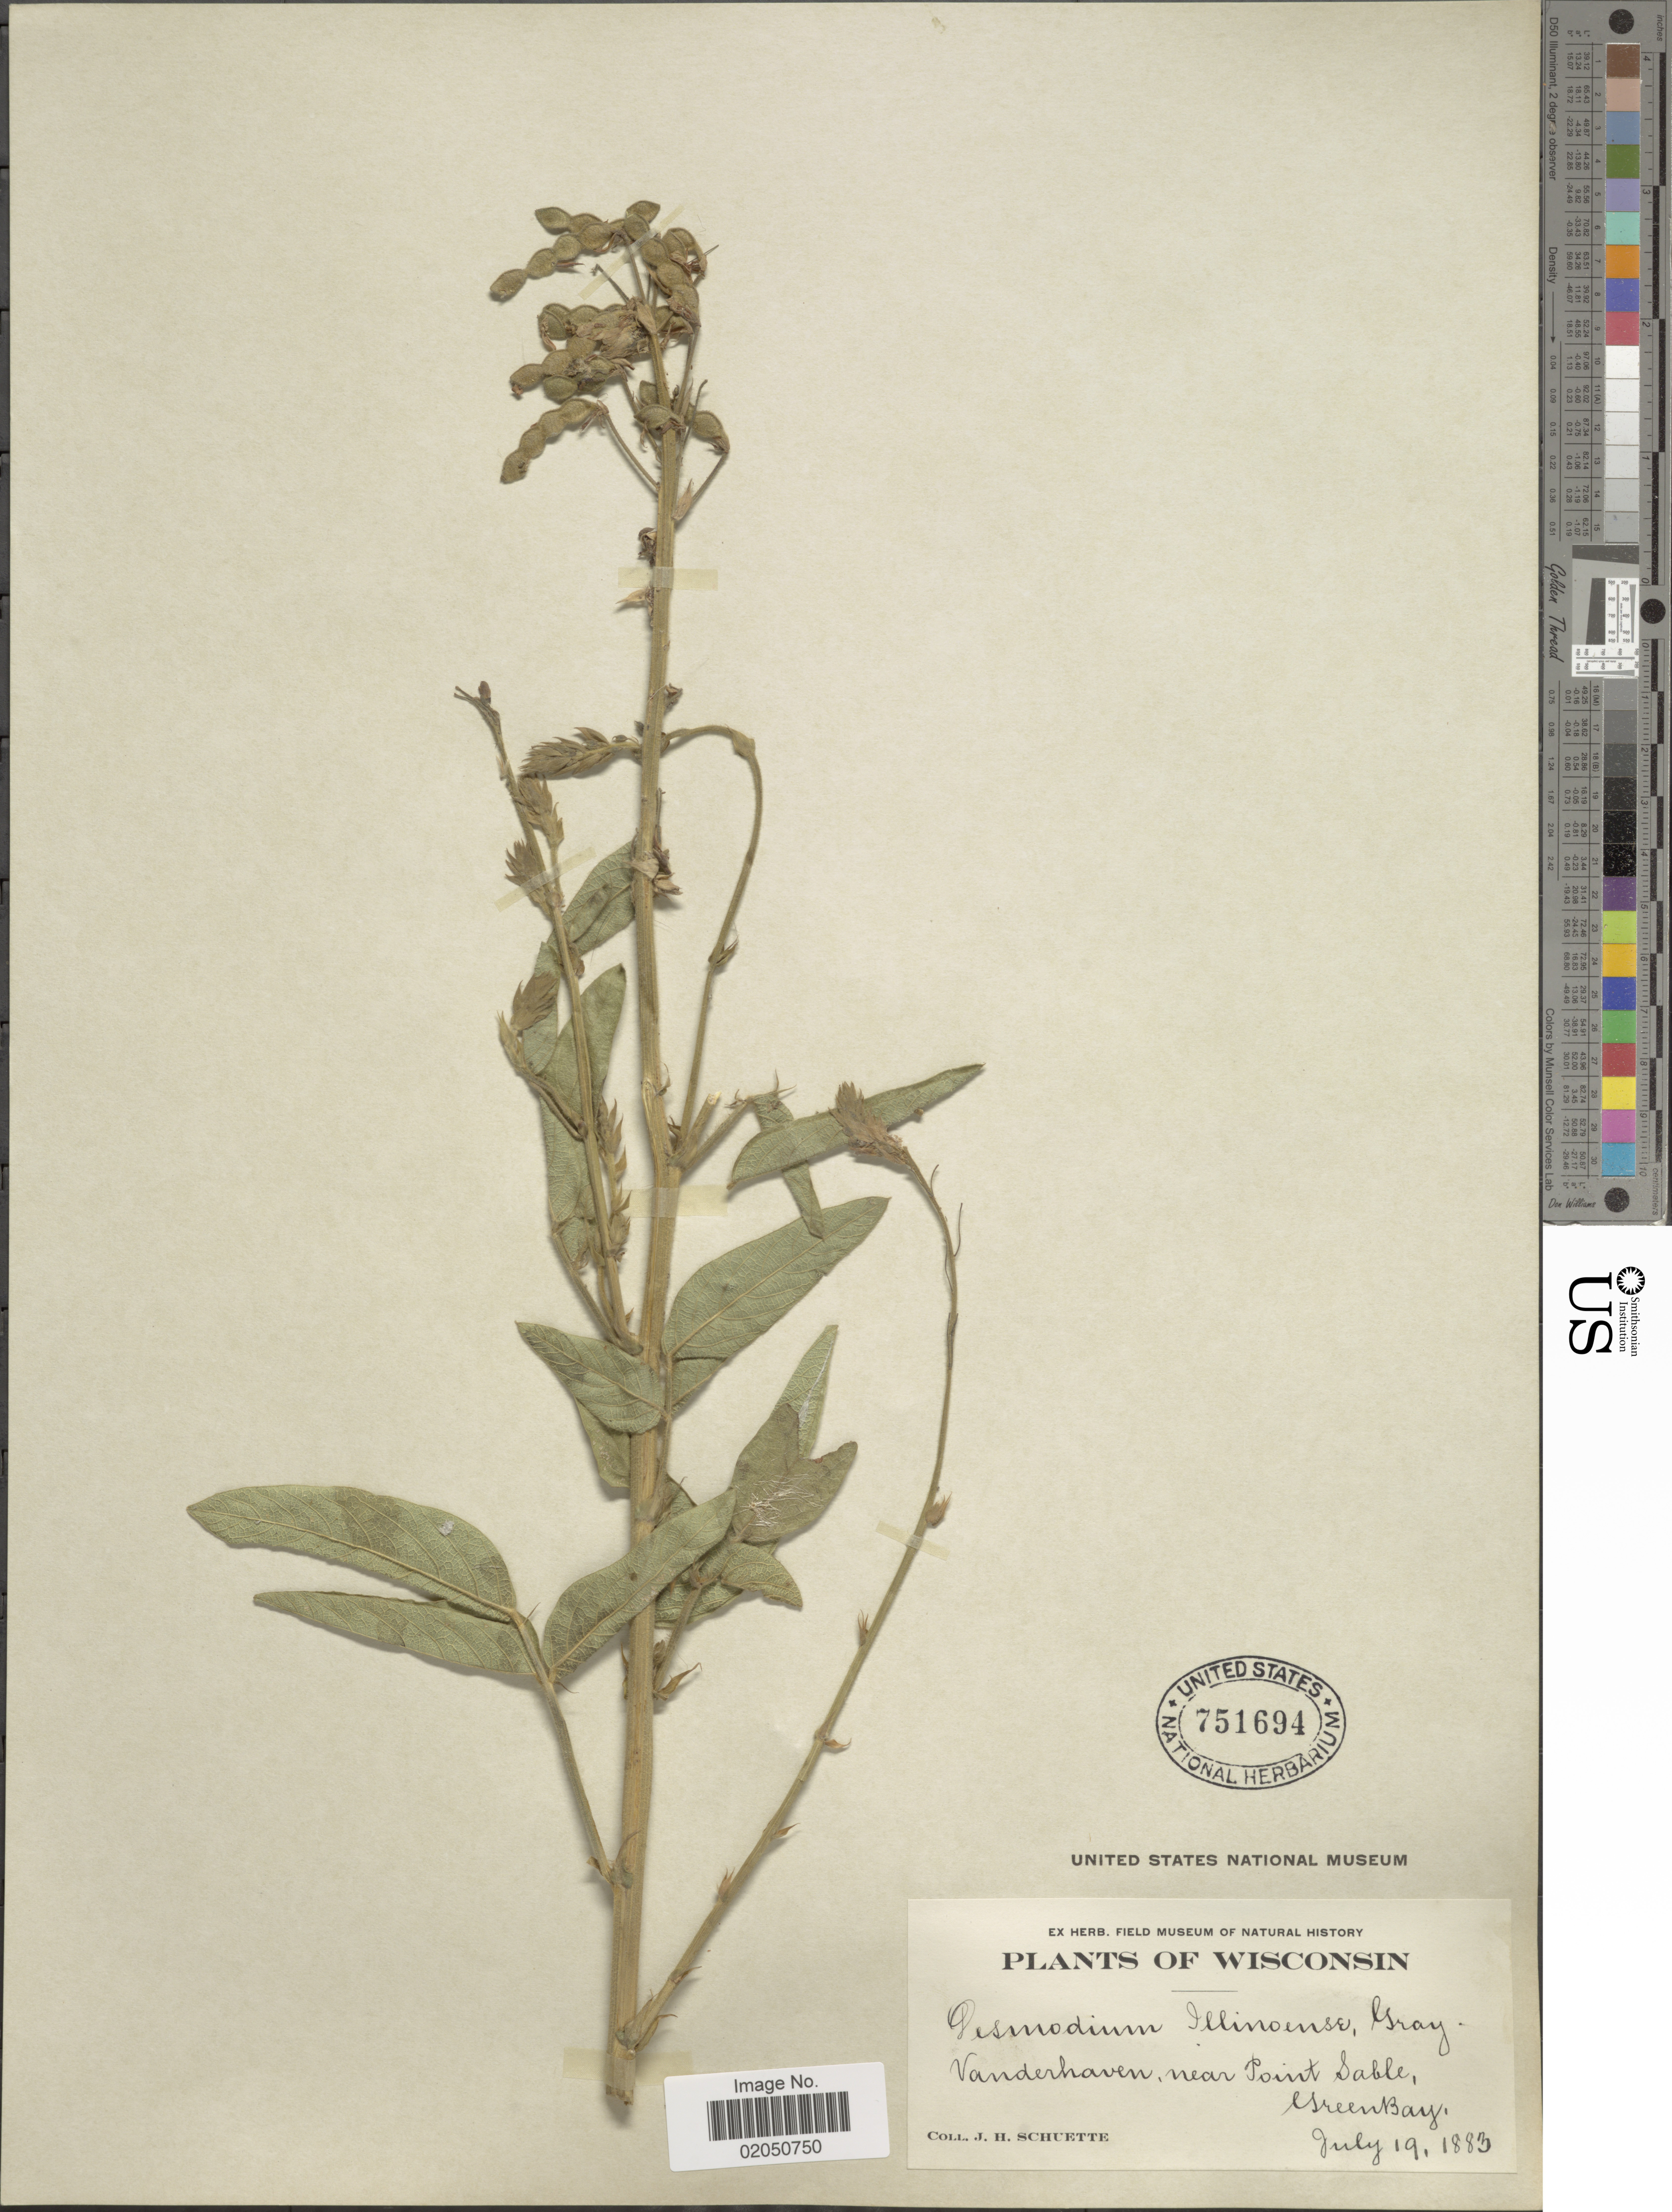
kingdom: Plantae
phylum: Tracheophyta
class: Magnoliopsida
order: Fabales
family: Fabaceae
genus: Desmodium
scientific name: Desmodium illinoense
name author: A. Gray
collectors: J. H. Schuette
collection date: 1883-07-19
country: United States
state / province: Wisconsin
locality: Vanderhaven, near Point Sable, Greenbay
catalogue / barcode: US 751694